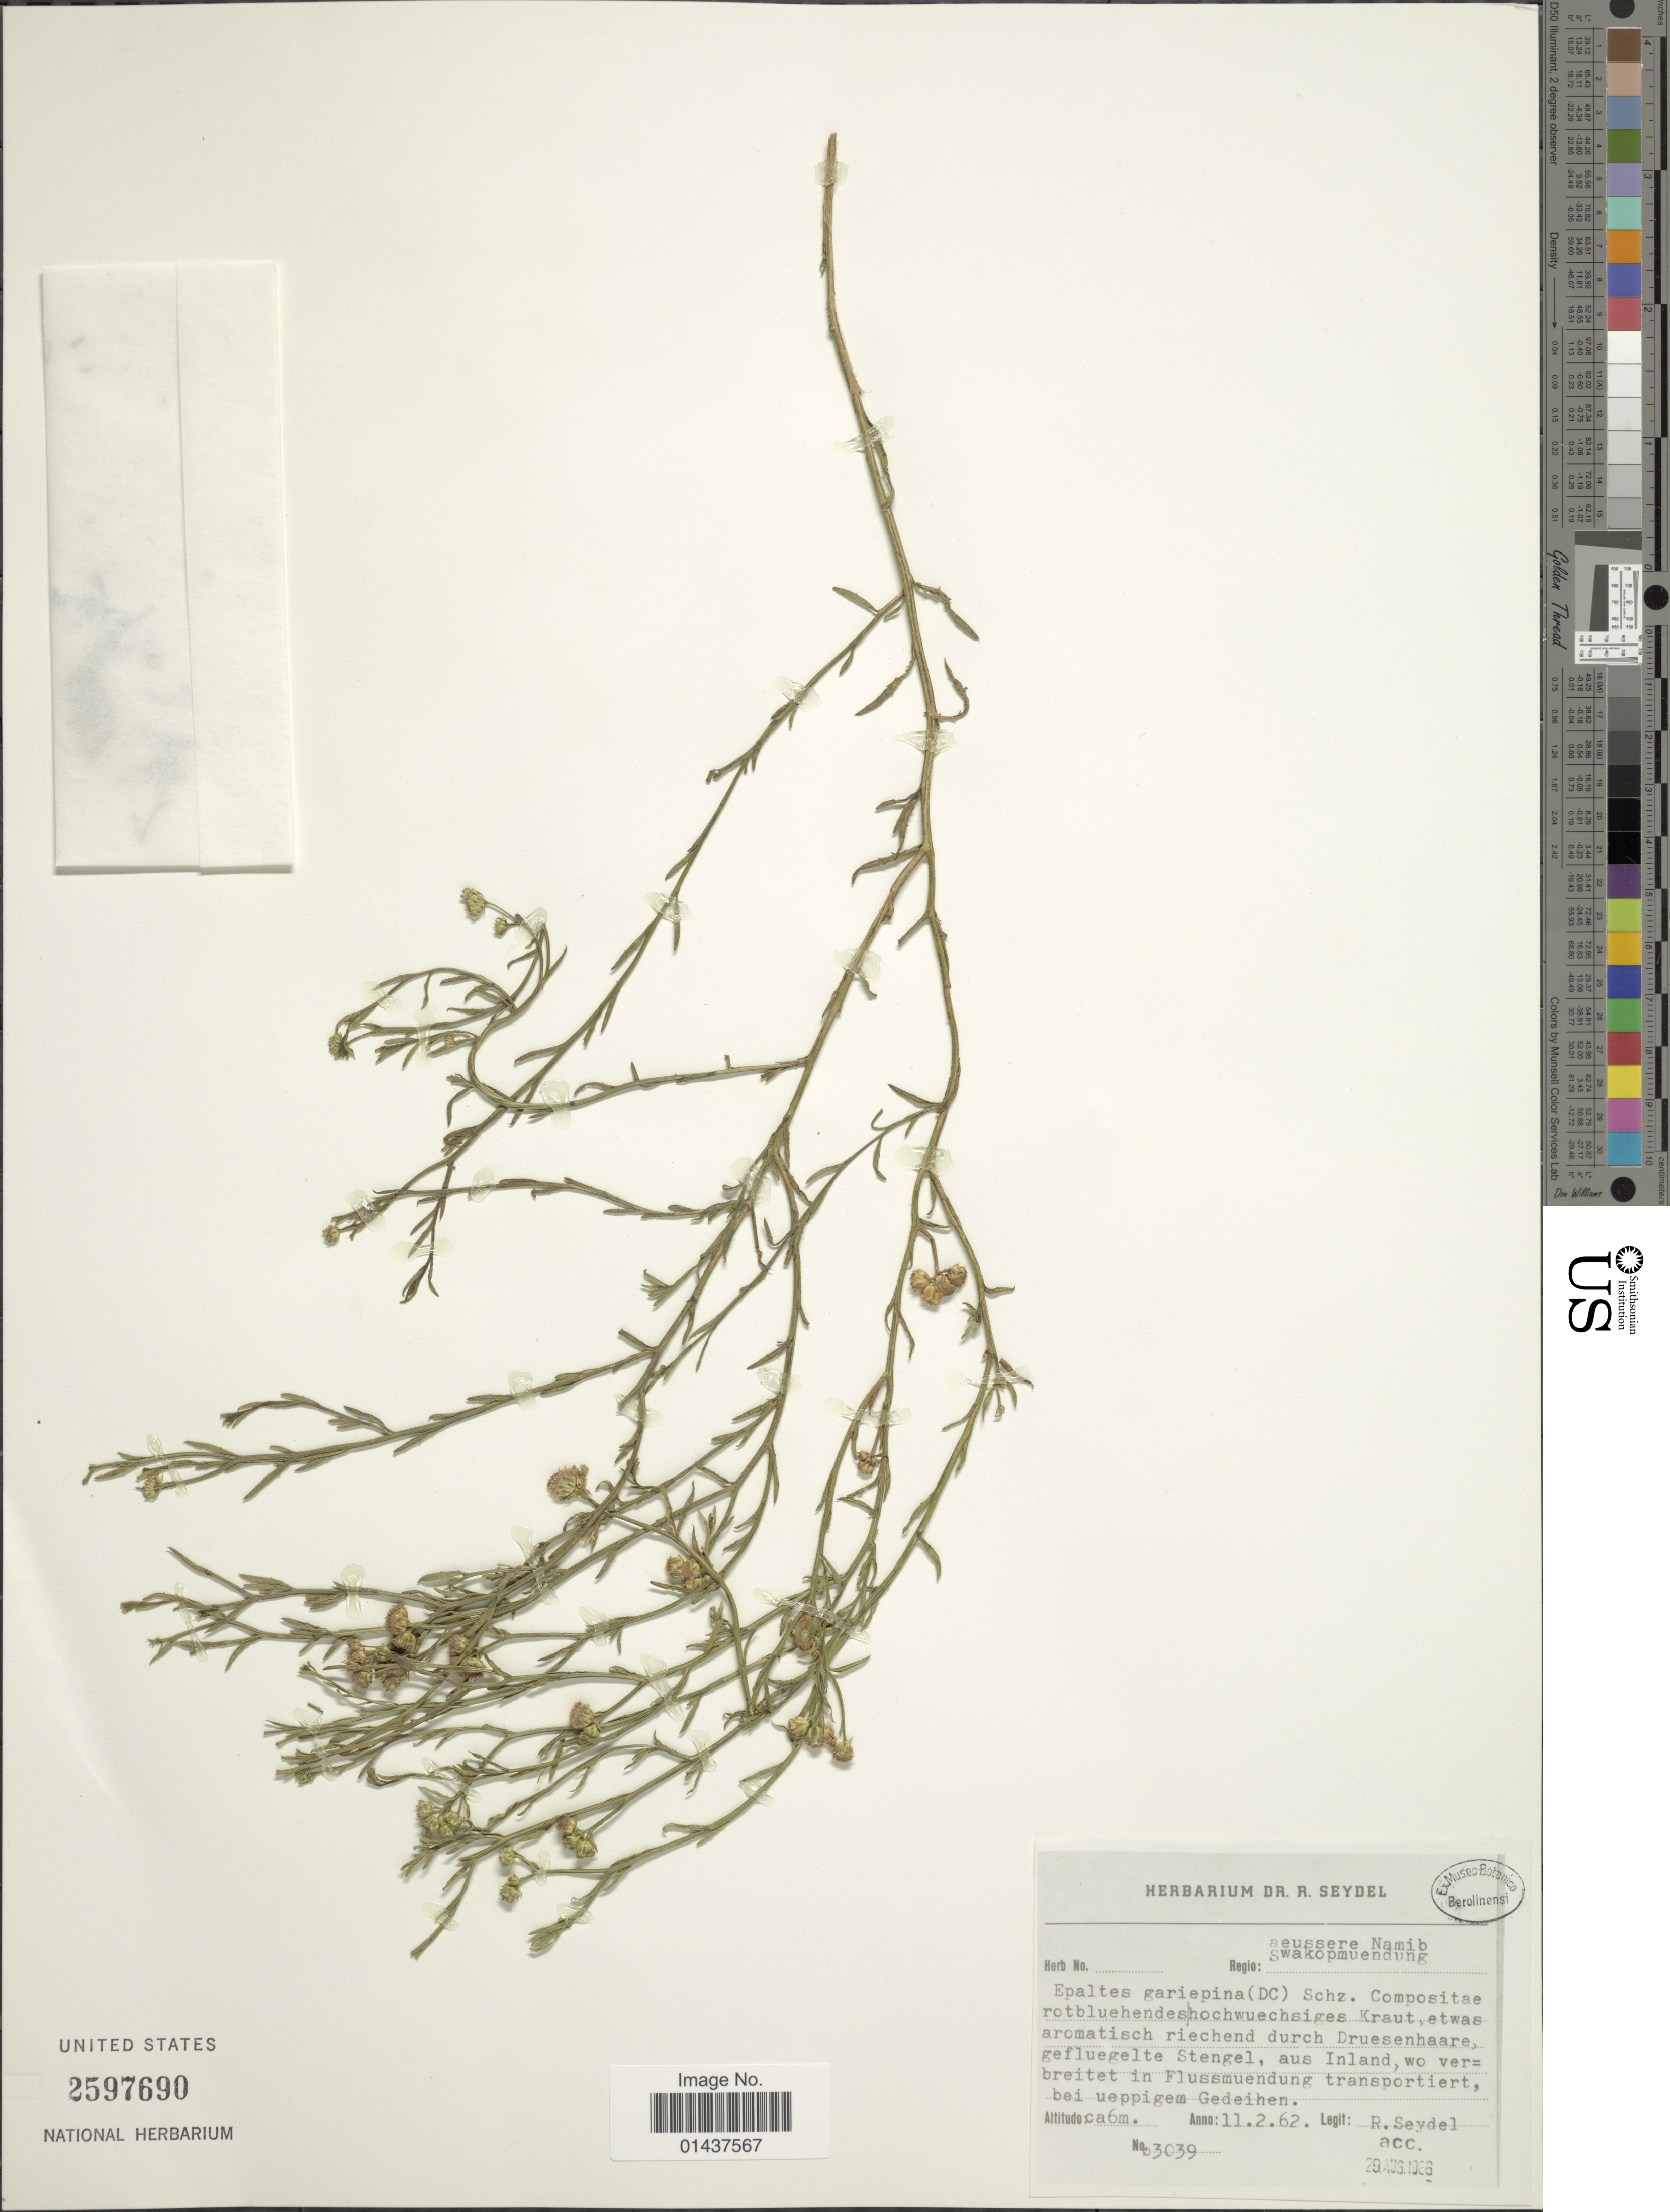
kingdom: Plantae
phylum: Tracheophyta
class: Magnoliopsida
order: Asterales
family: Asteraceae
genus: Epaltes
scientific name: Epaltes gariepina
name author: (DC.) Steetz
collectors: R. Seydel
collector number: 3039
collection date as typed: Transcribed d/m/y: 11/2/62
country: Namibia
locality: Aeussere Namib Swakopuendung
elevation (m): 6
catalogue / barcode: US 2597690